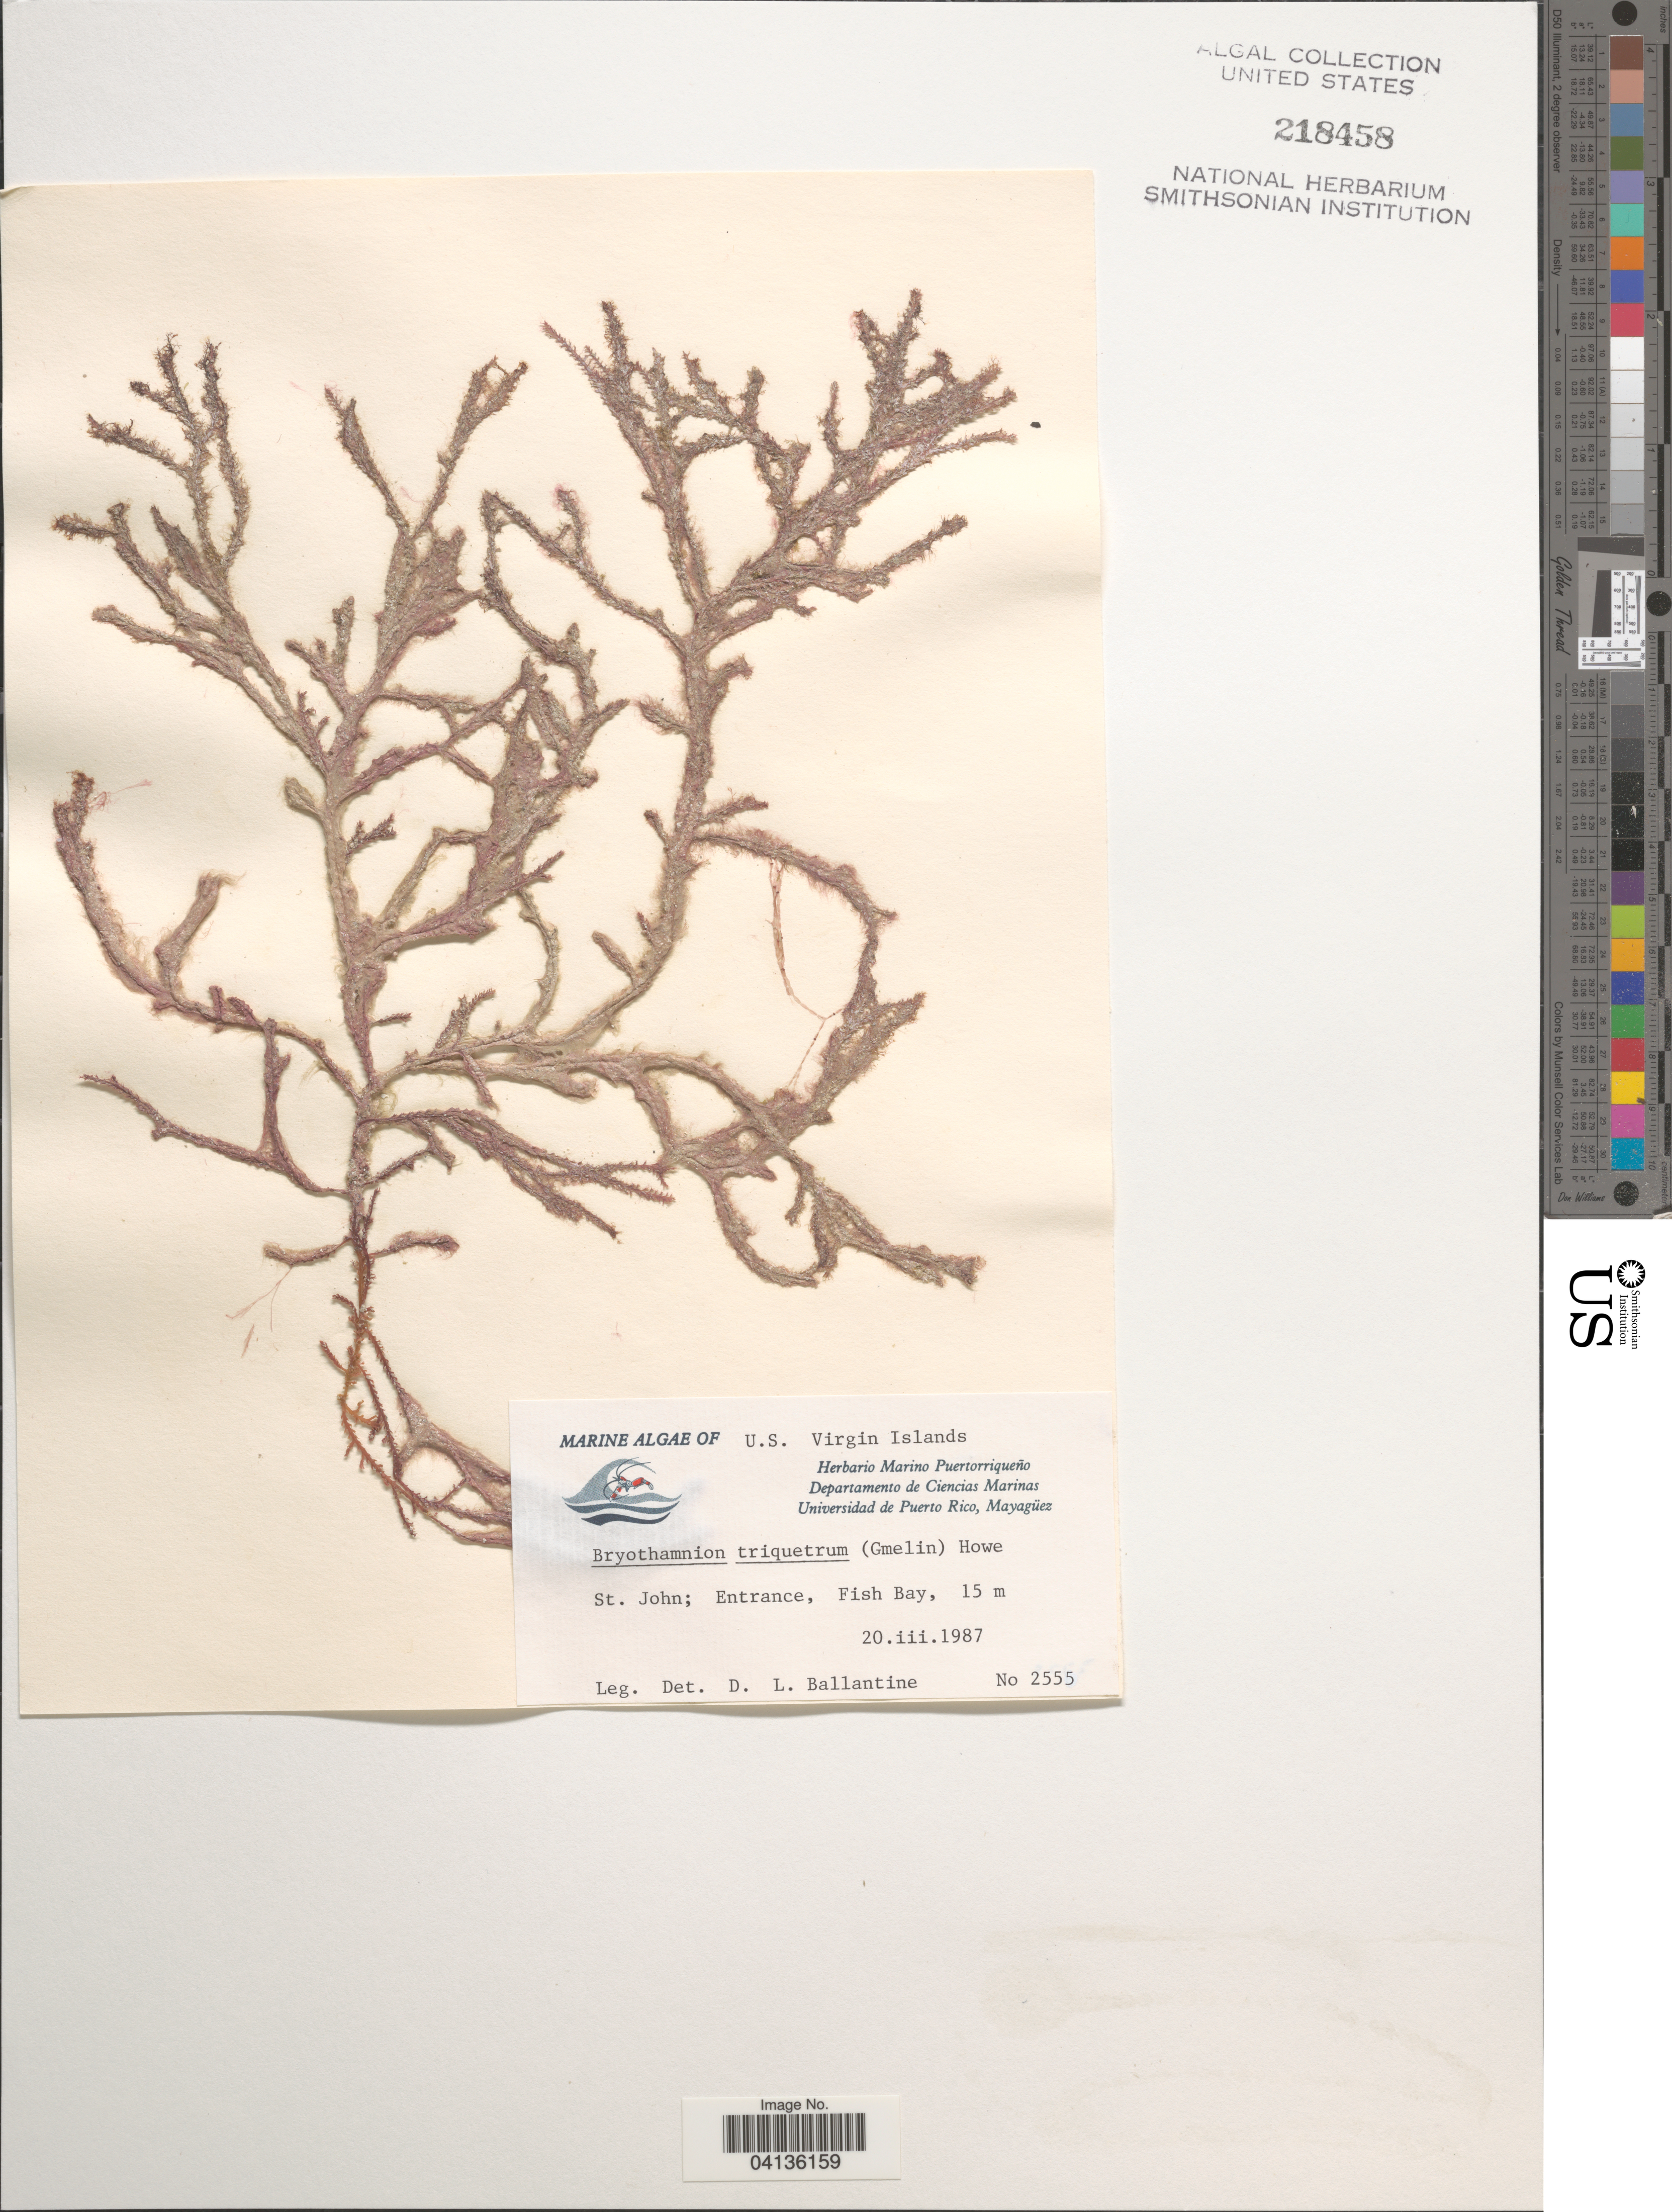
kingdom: Plantae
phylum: Rhodophyta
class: Florideophyceae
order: Ceramiales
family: Rhodomelaceae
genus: Alsidium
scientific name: Alsidium sp.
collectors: D.L. Ballantine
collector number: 2555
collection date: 1987-03-20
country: U.S. Virgin Islands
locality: St. John; Entrance, Fish Bay.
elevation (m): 15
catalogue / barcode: US 218458